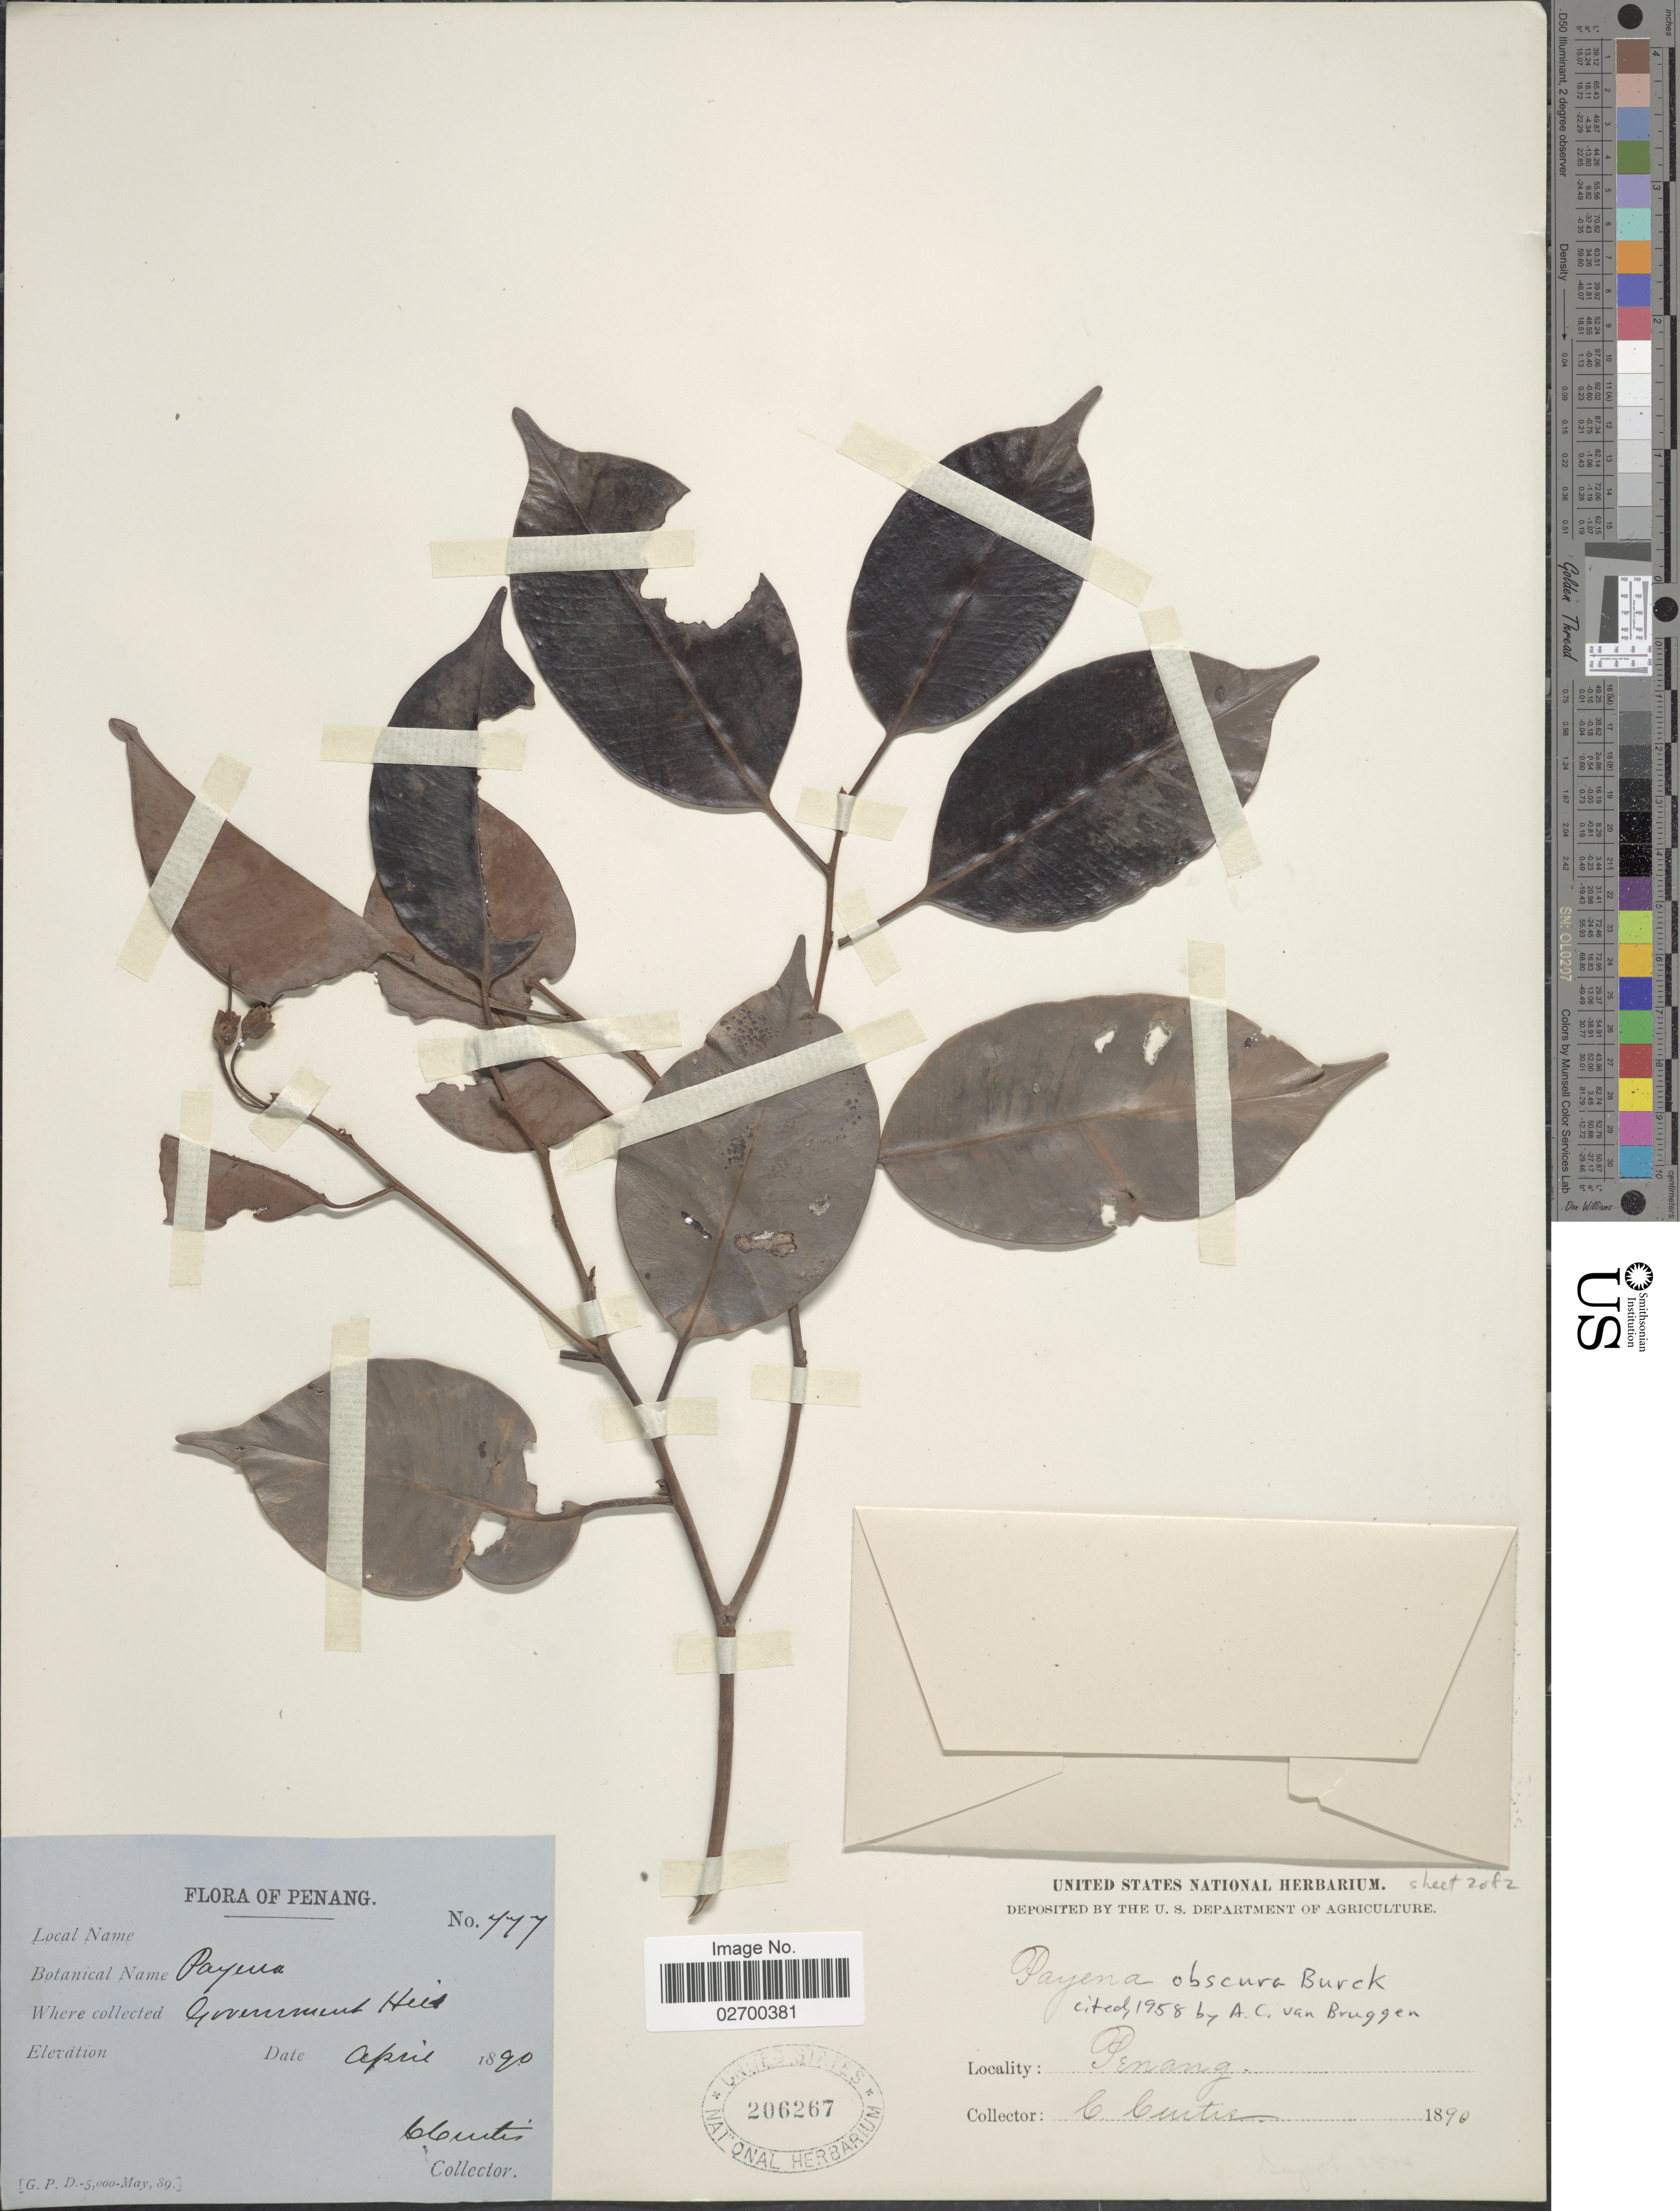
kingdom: Plantae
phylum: Tracheophyta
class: Magnoliopsida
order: Ericales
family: Sapotaceae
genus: Payena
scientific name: Payena obscura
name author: Burck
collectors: C. Curtis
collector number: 777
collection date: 1890-04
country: India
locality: Penang. Government Hill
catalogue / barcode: US 206267